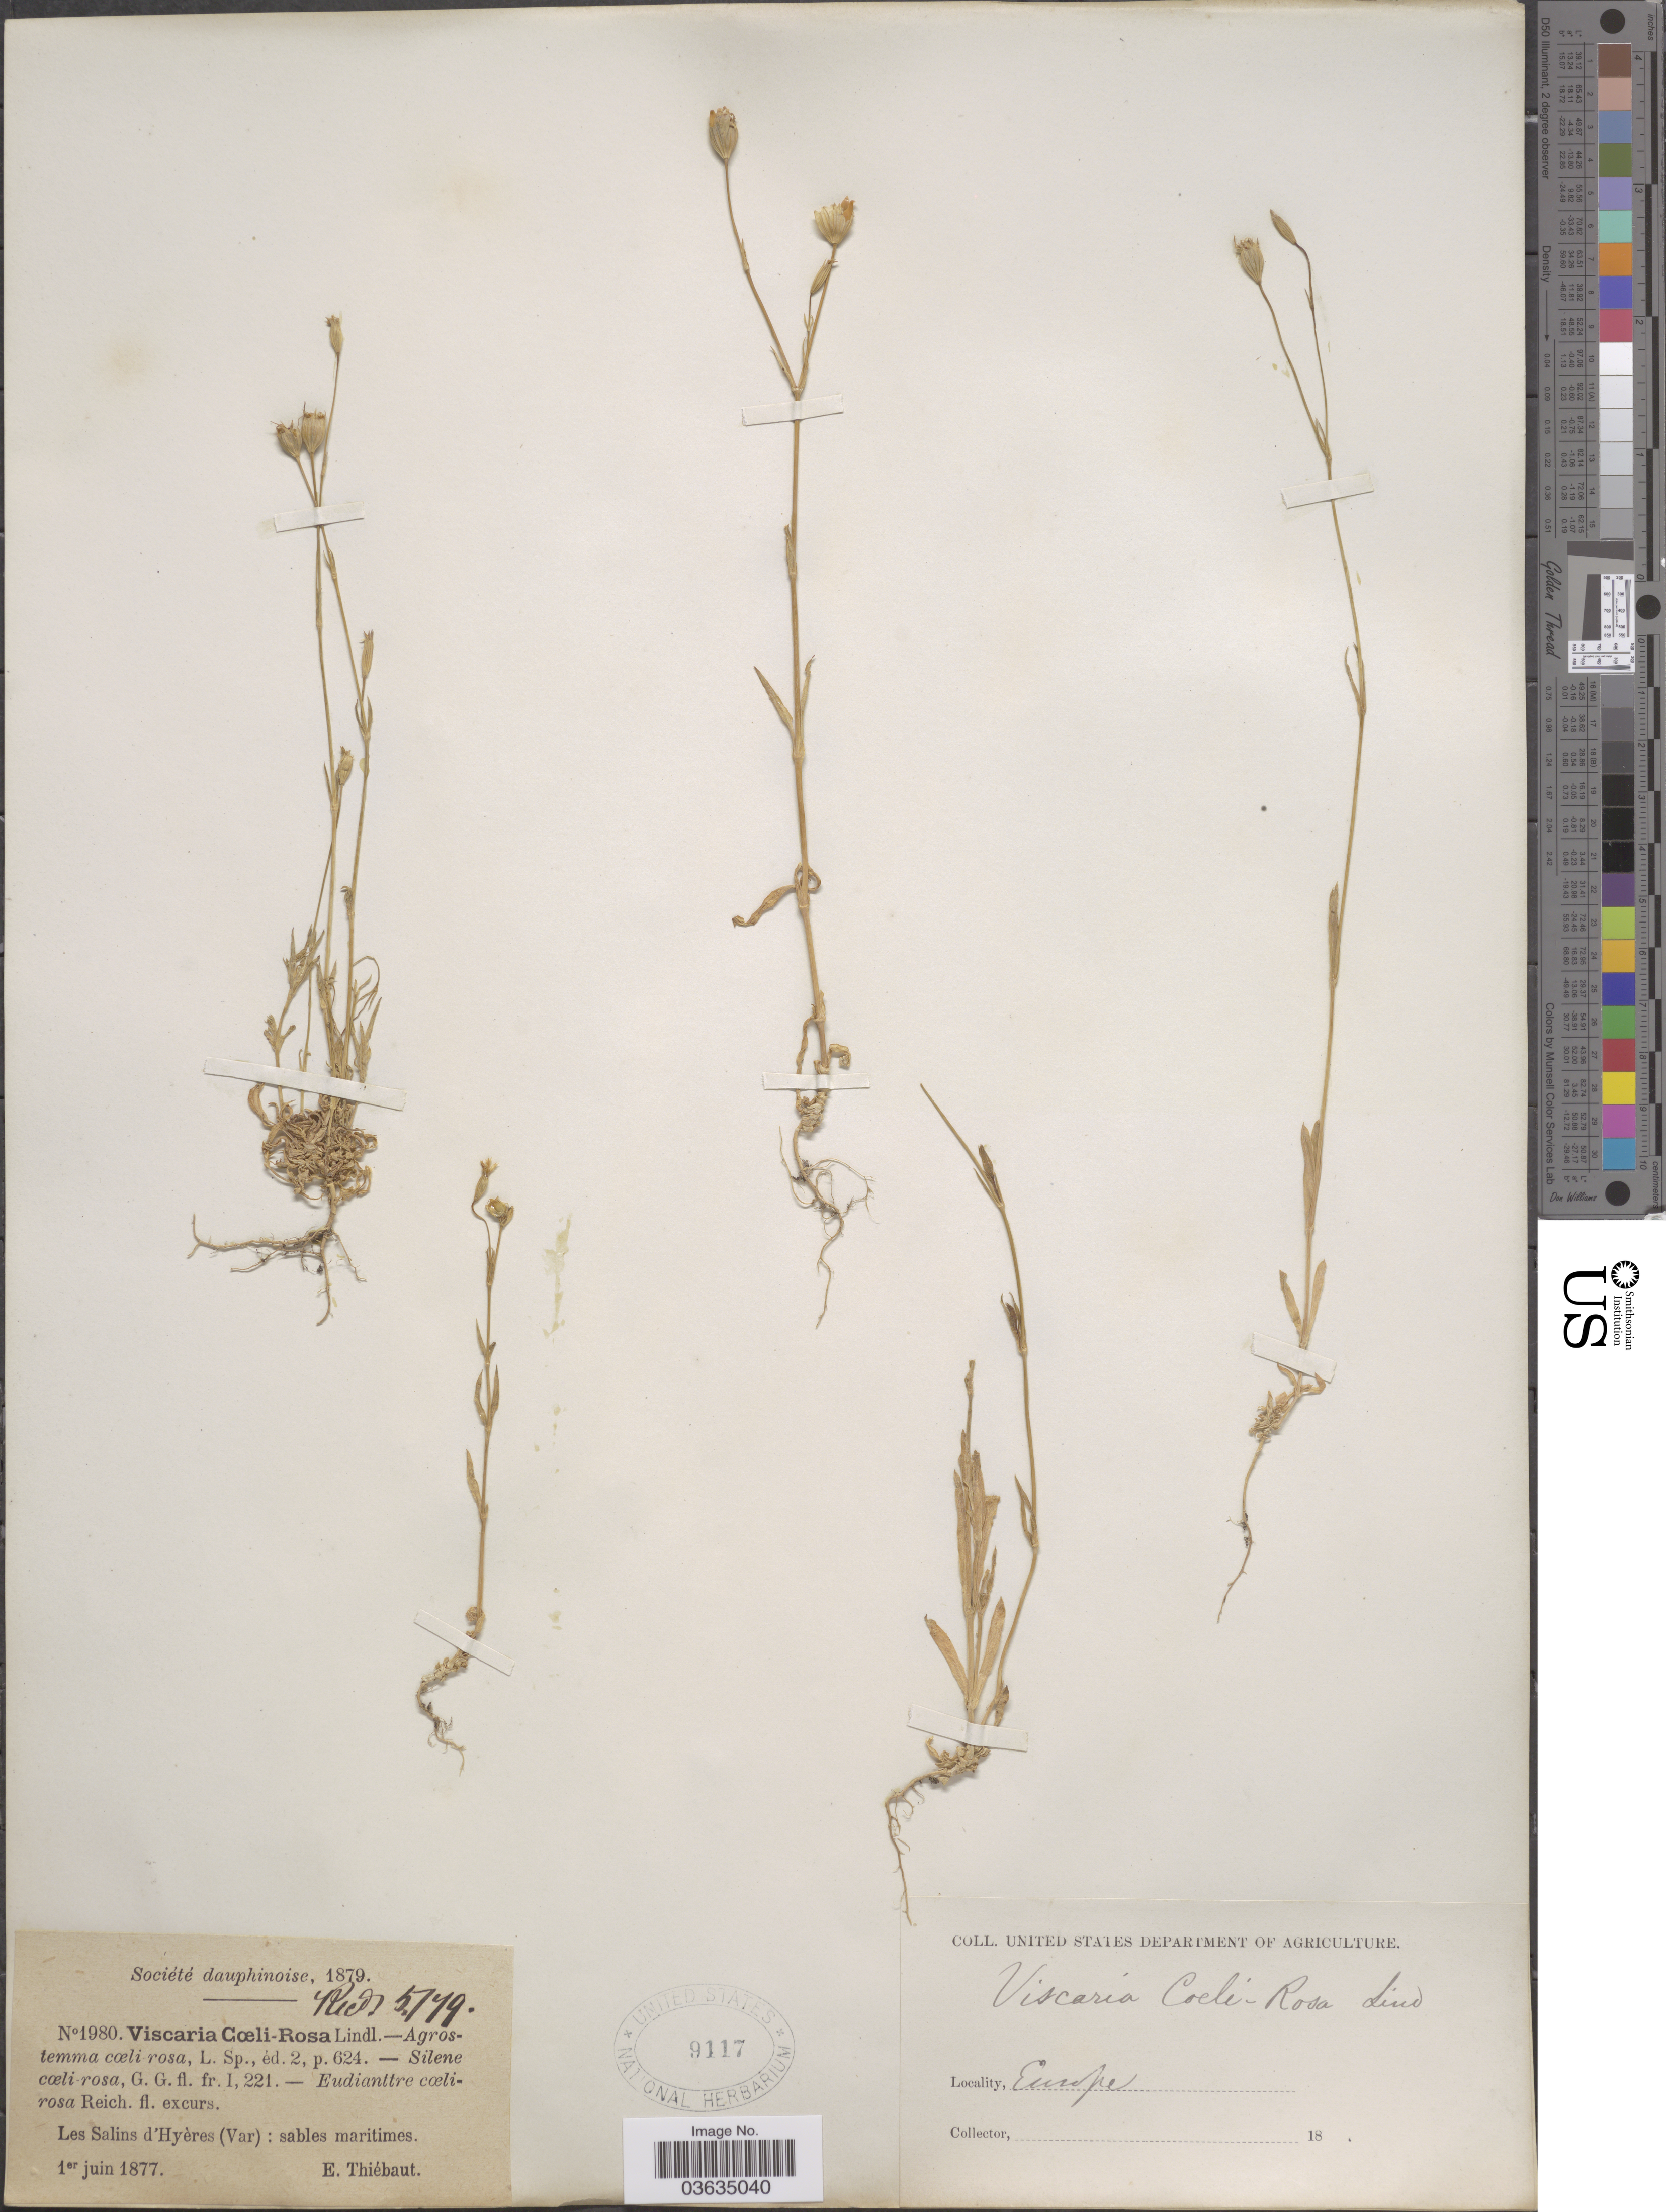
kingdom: Plantae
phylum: Tracheophyta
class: Magnoliopsida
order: Caryophyllales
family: Caryophyllaceae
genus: Eudianthe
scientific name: Eudianthe coeli-rosa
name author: (L.) Fenzl ex Endl.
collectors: E. Thiebaut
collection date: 1877-06-01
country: France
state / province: Provence-Alpes-Côte d'Azur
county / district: Var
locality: Les Salins d'Hyères (Var): sables maritimes. Europe.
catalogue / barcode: US 9117